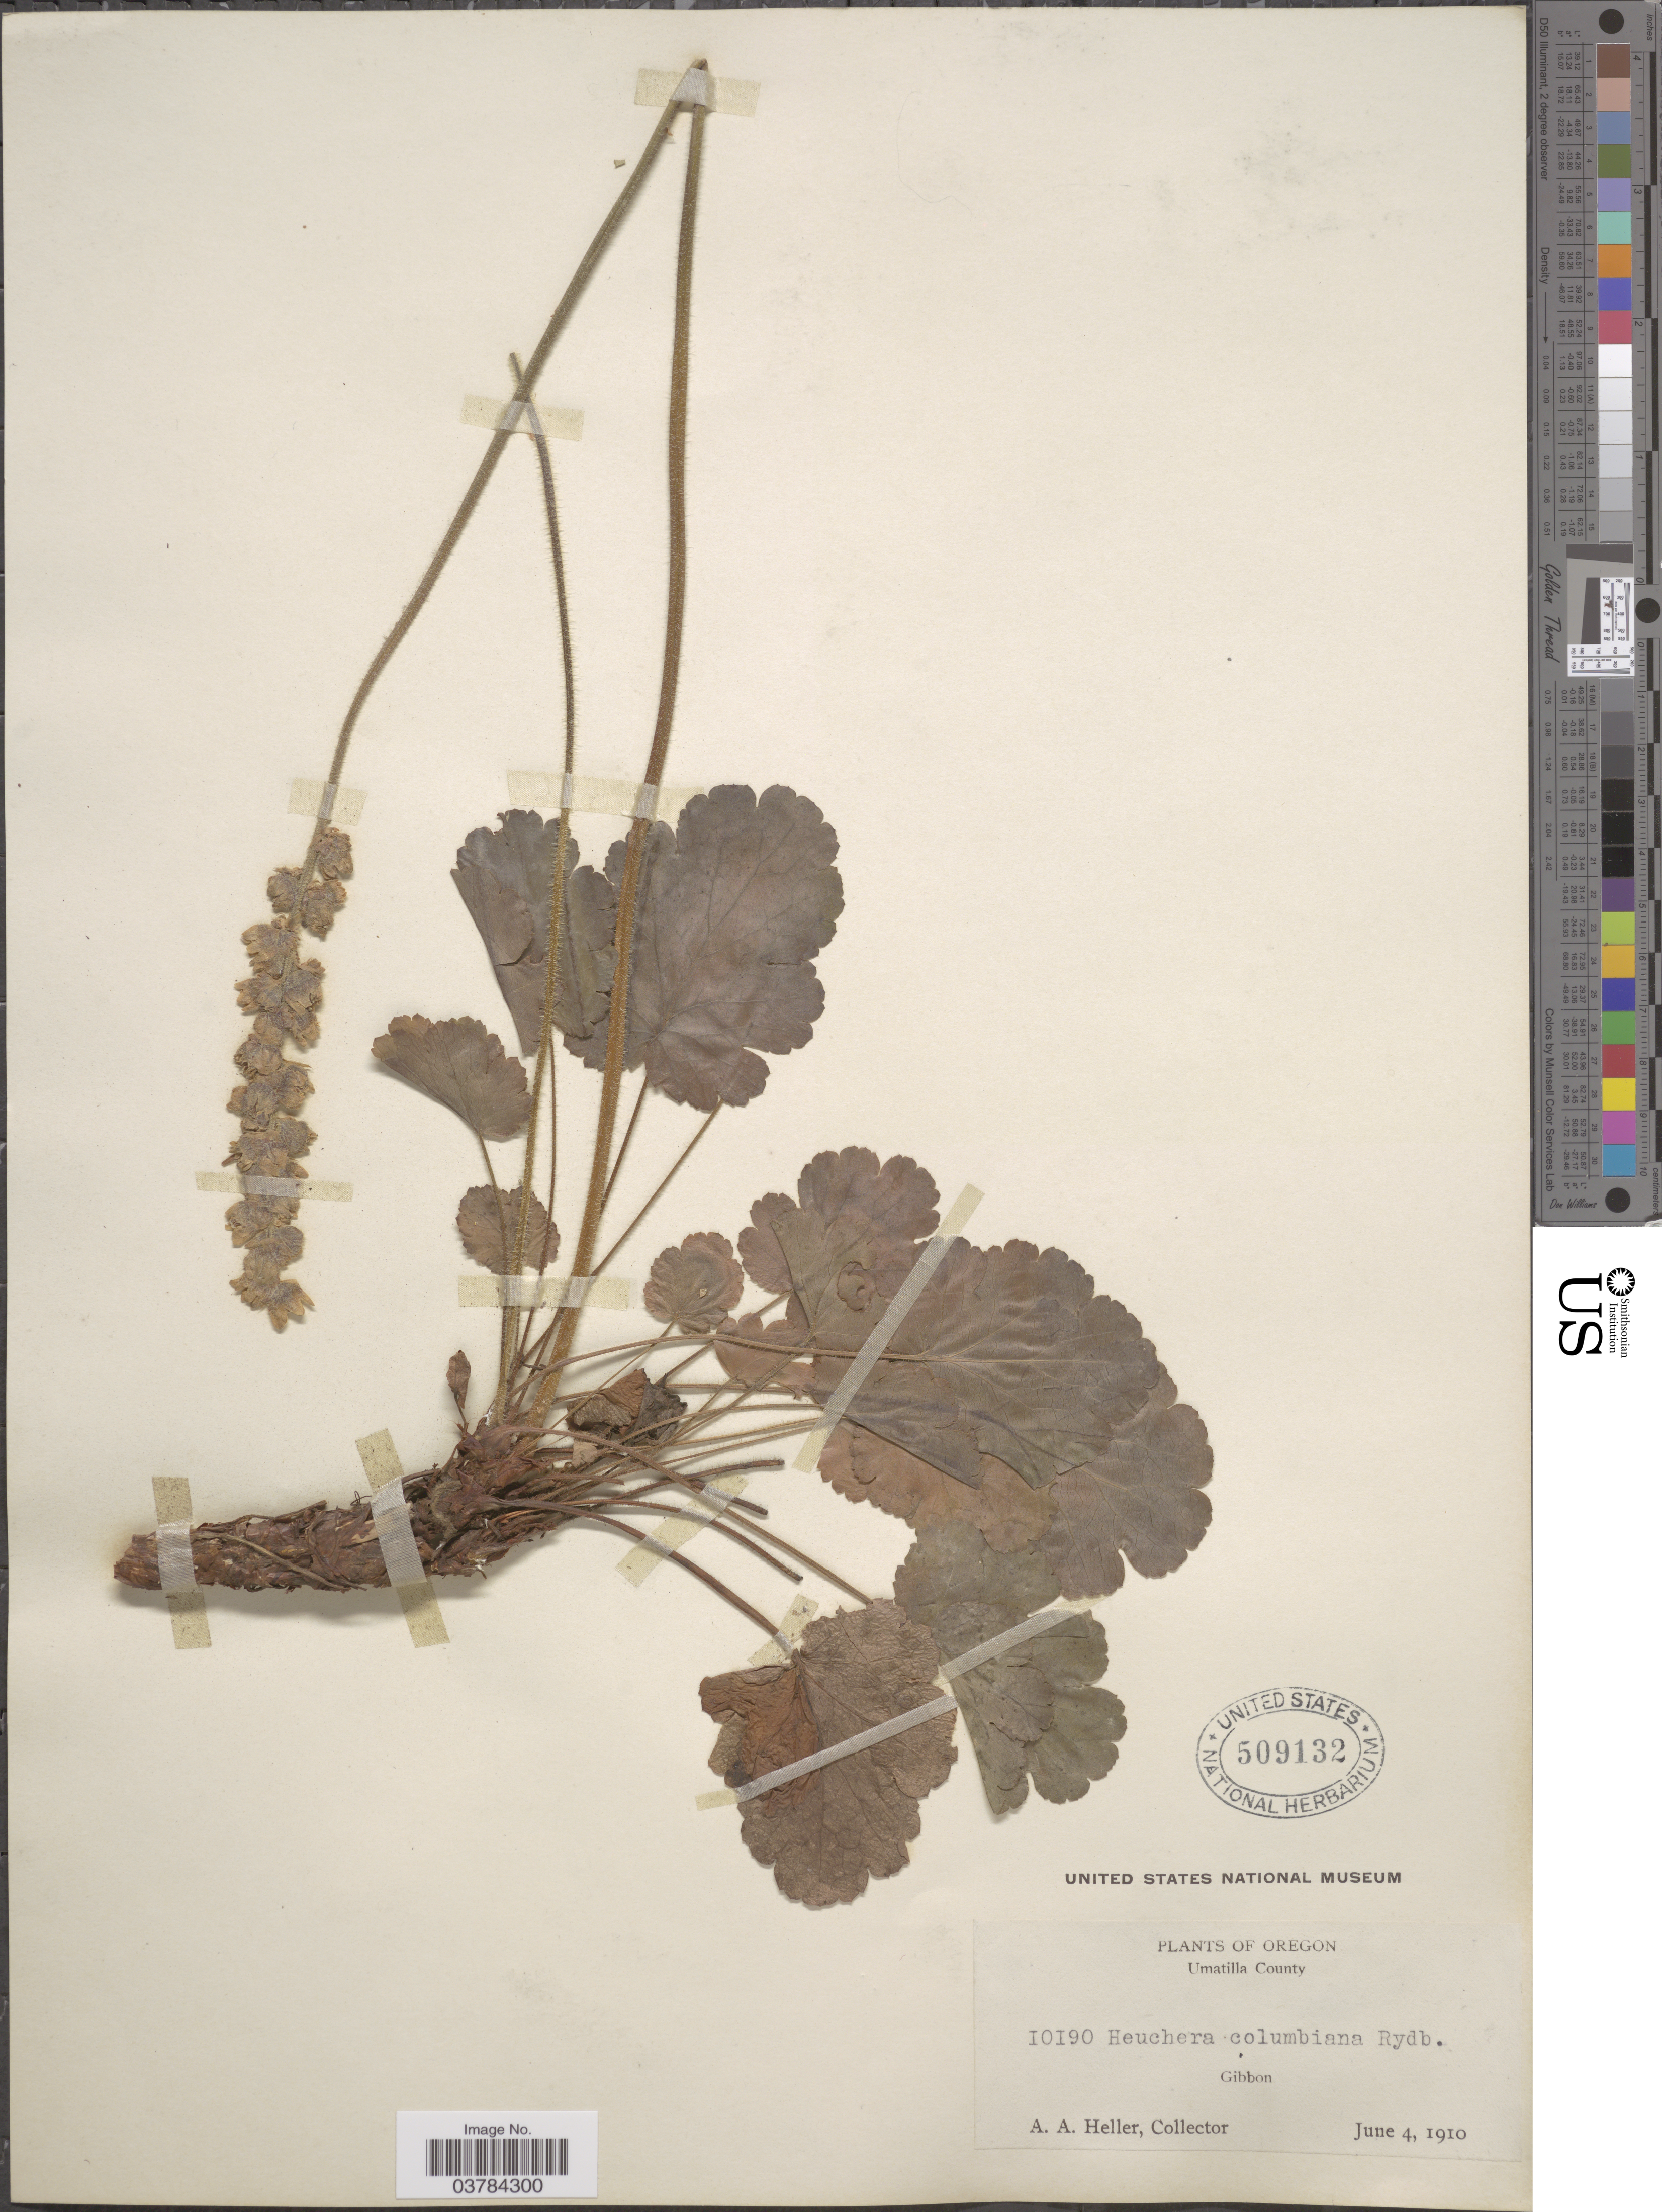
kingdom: Plantae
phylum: Tracheophyta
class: Magnoliopsida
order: Saxifragales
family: Saxifragaceae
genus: Heuchera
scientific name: Heuchera columbiana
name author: Rydb.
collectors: A. A. Heller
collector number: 10190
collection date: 1910-06-04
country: United States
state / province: Oregon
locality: Umatilla County. Gibbon.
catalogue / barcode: US 509132